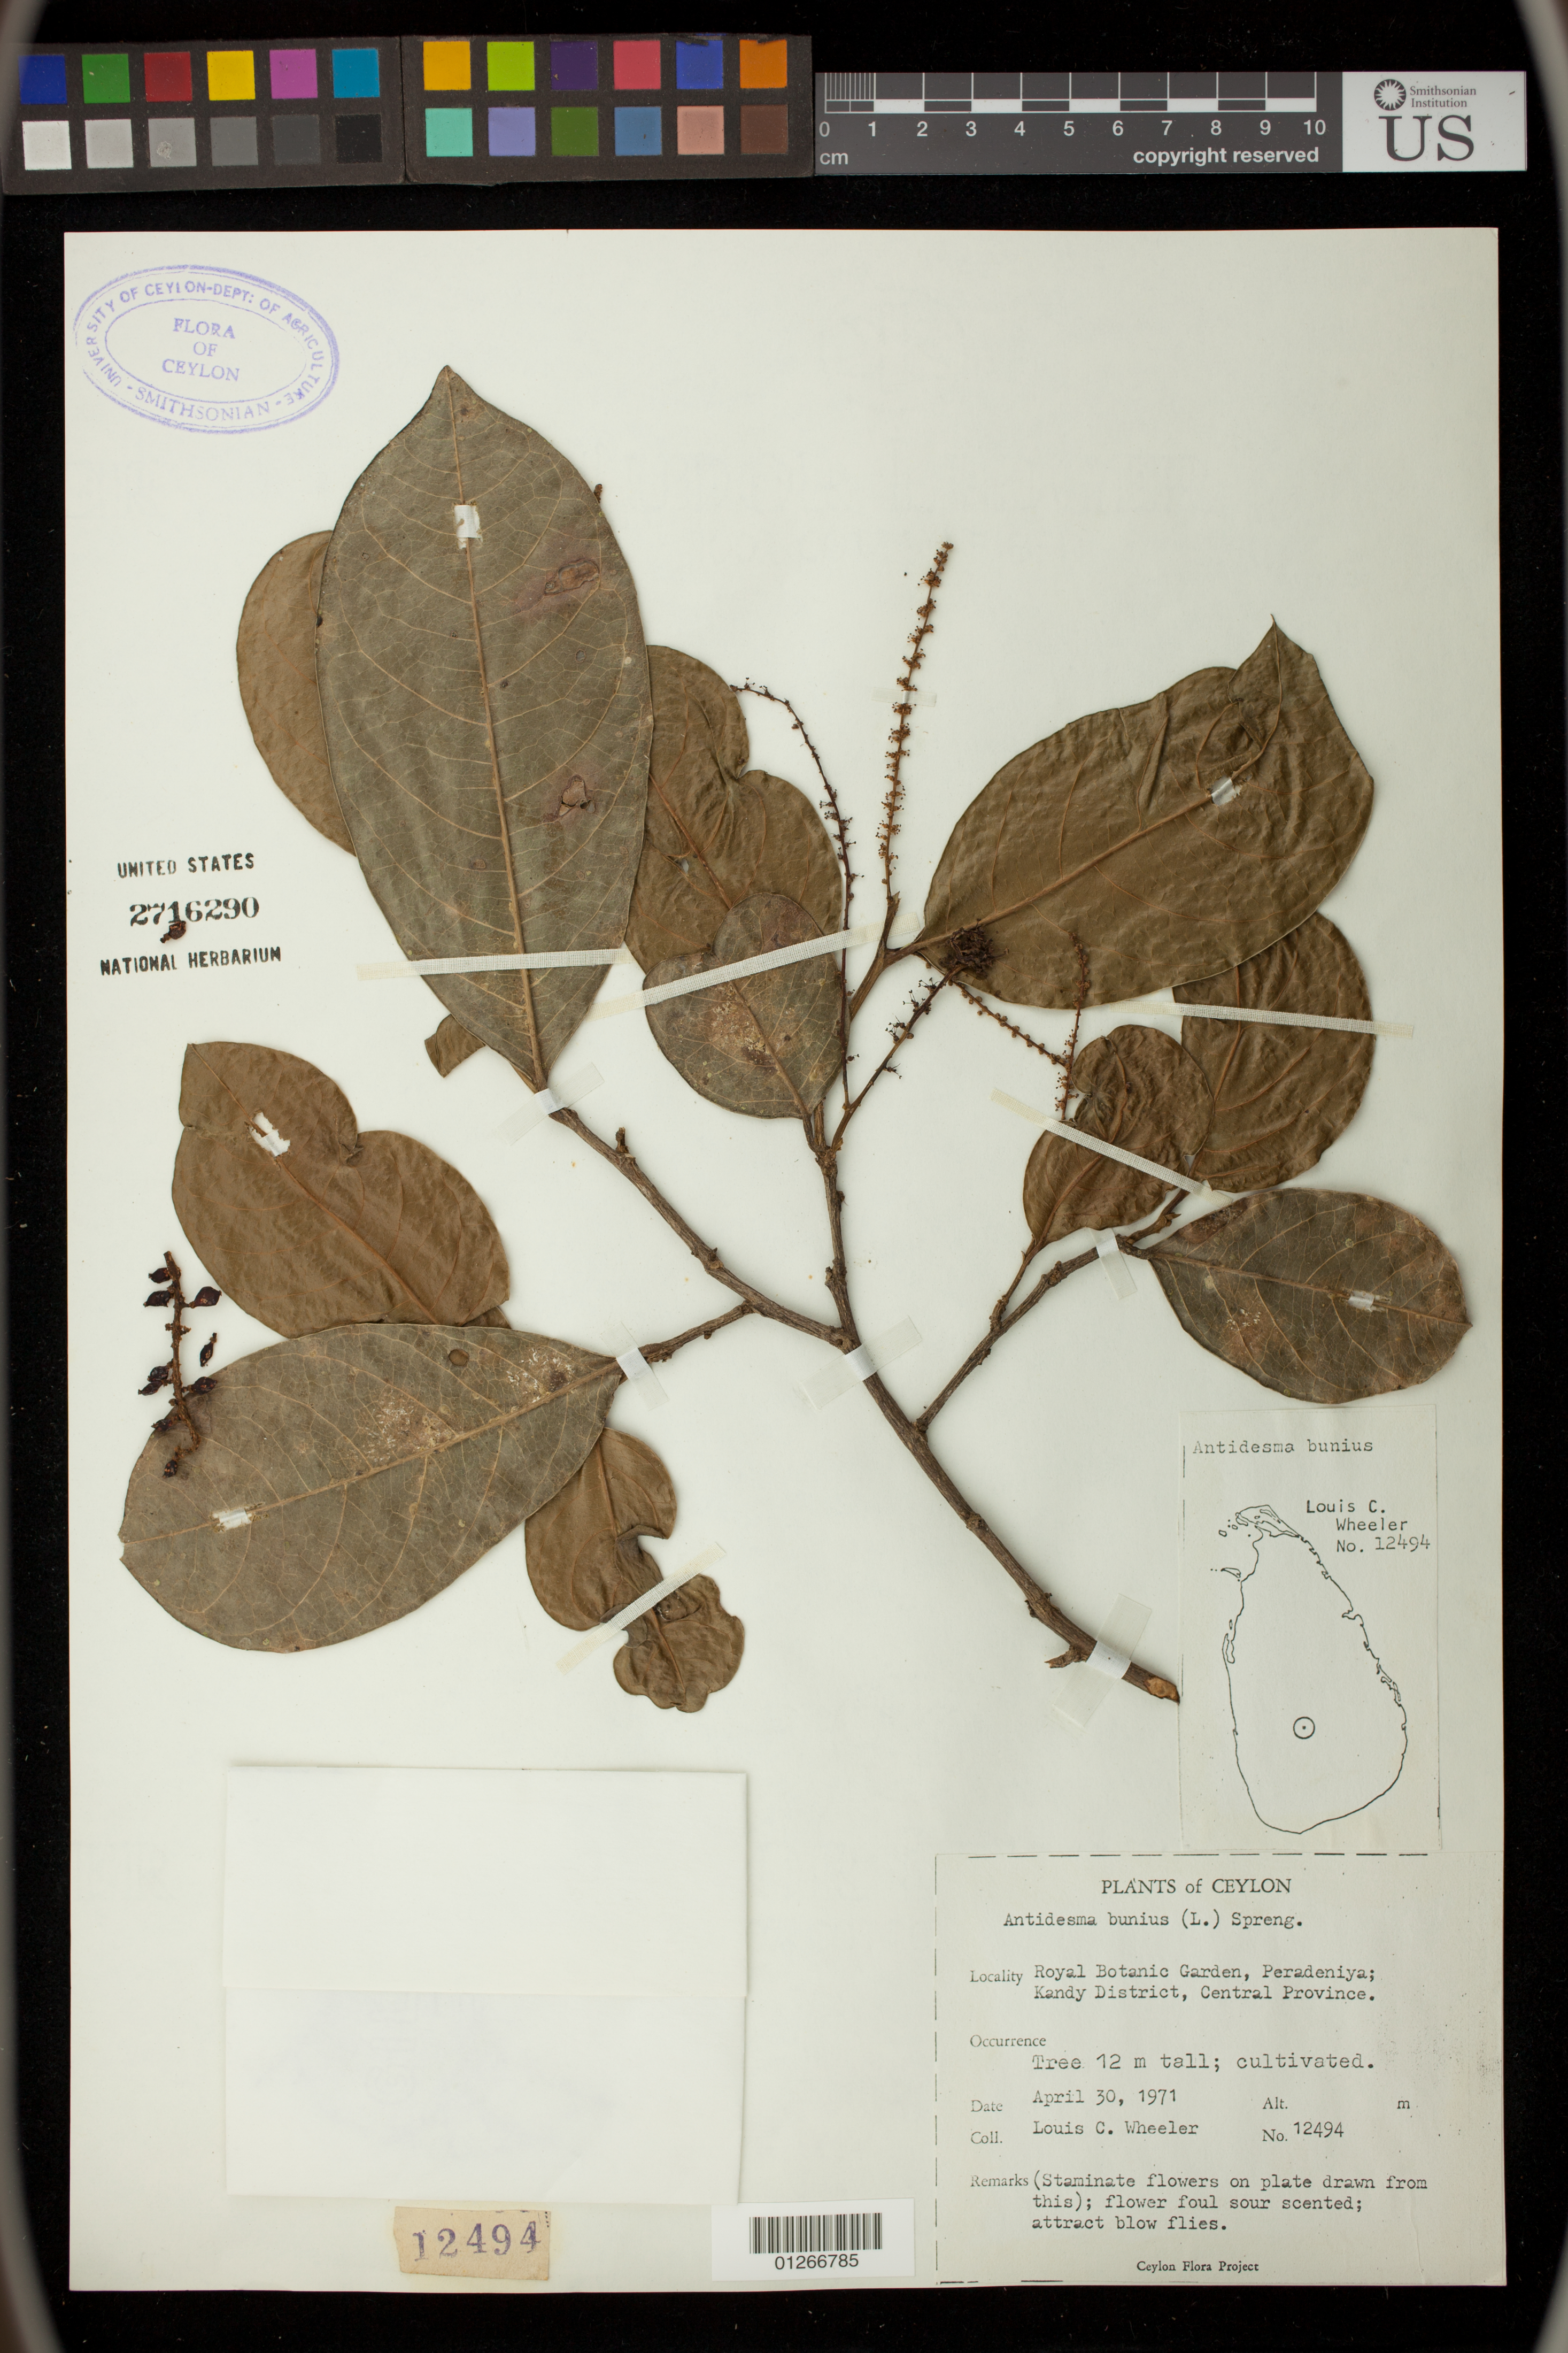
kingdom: Plantae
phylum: Tracheophyta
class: Magnoliopsida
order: Malpighiales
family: Phyllanthaceae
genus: Antidesma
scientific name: Antidesma bunius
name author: (L.) Spreng.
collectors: L. C. Wheeler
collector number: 12494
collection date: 1971-04-30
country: Sri Lanka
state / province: Central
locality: Royal Botanic Garden, Peradeniya; Kandy District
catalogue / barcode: US 2716290